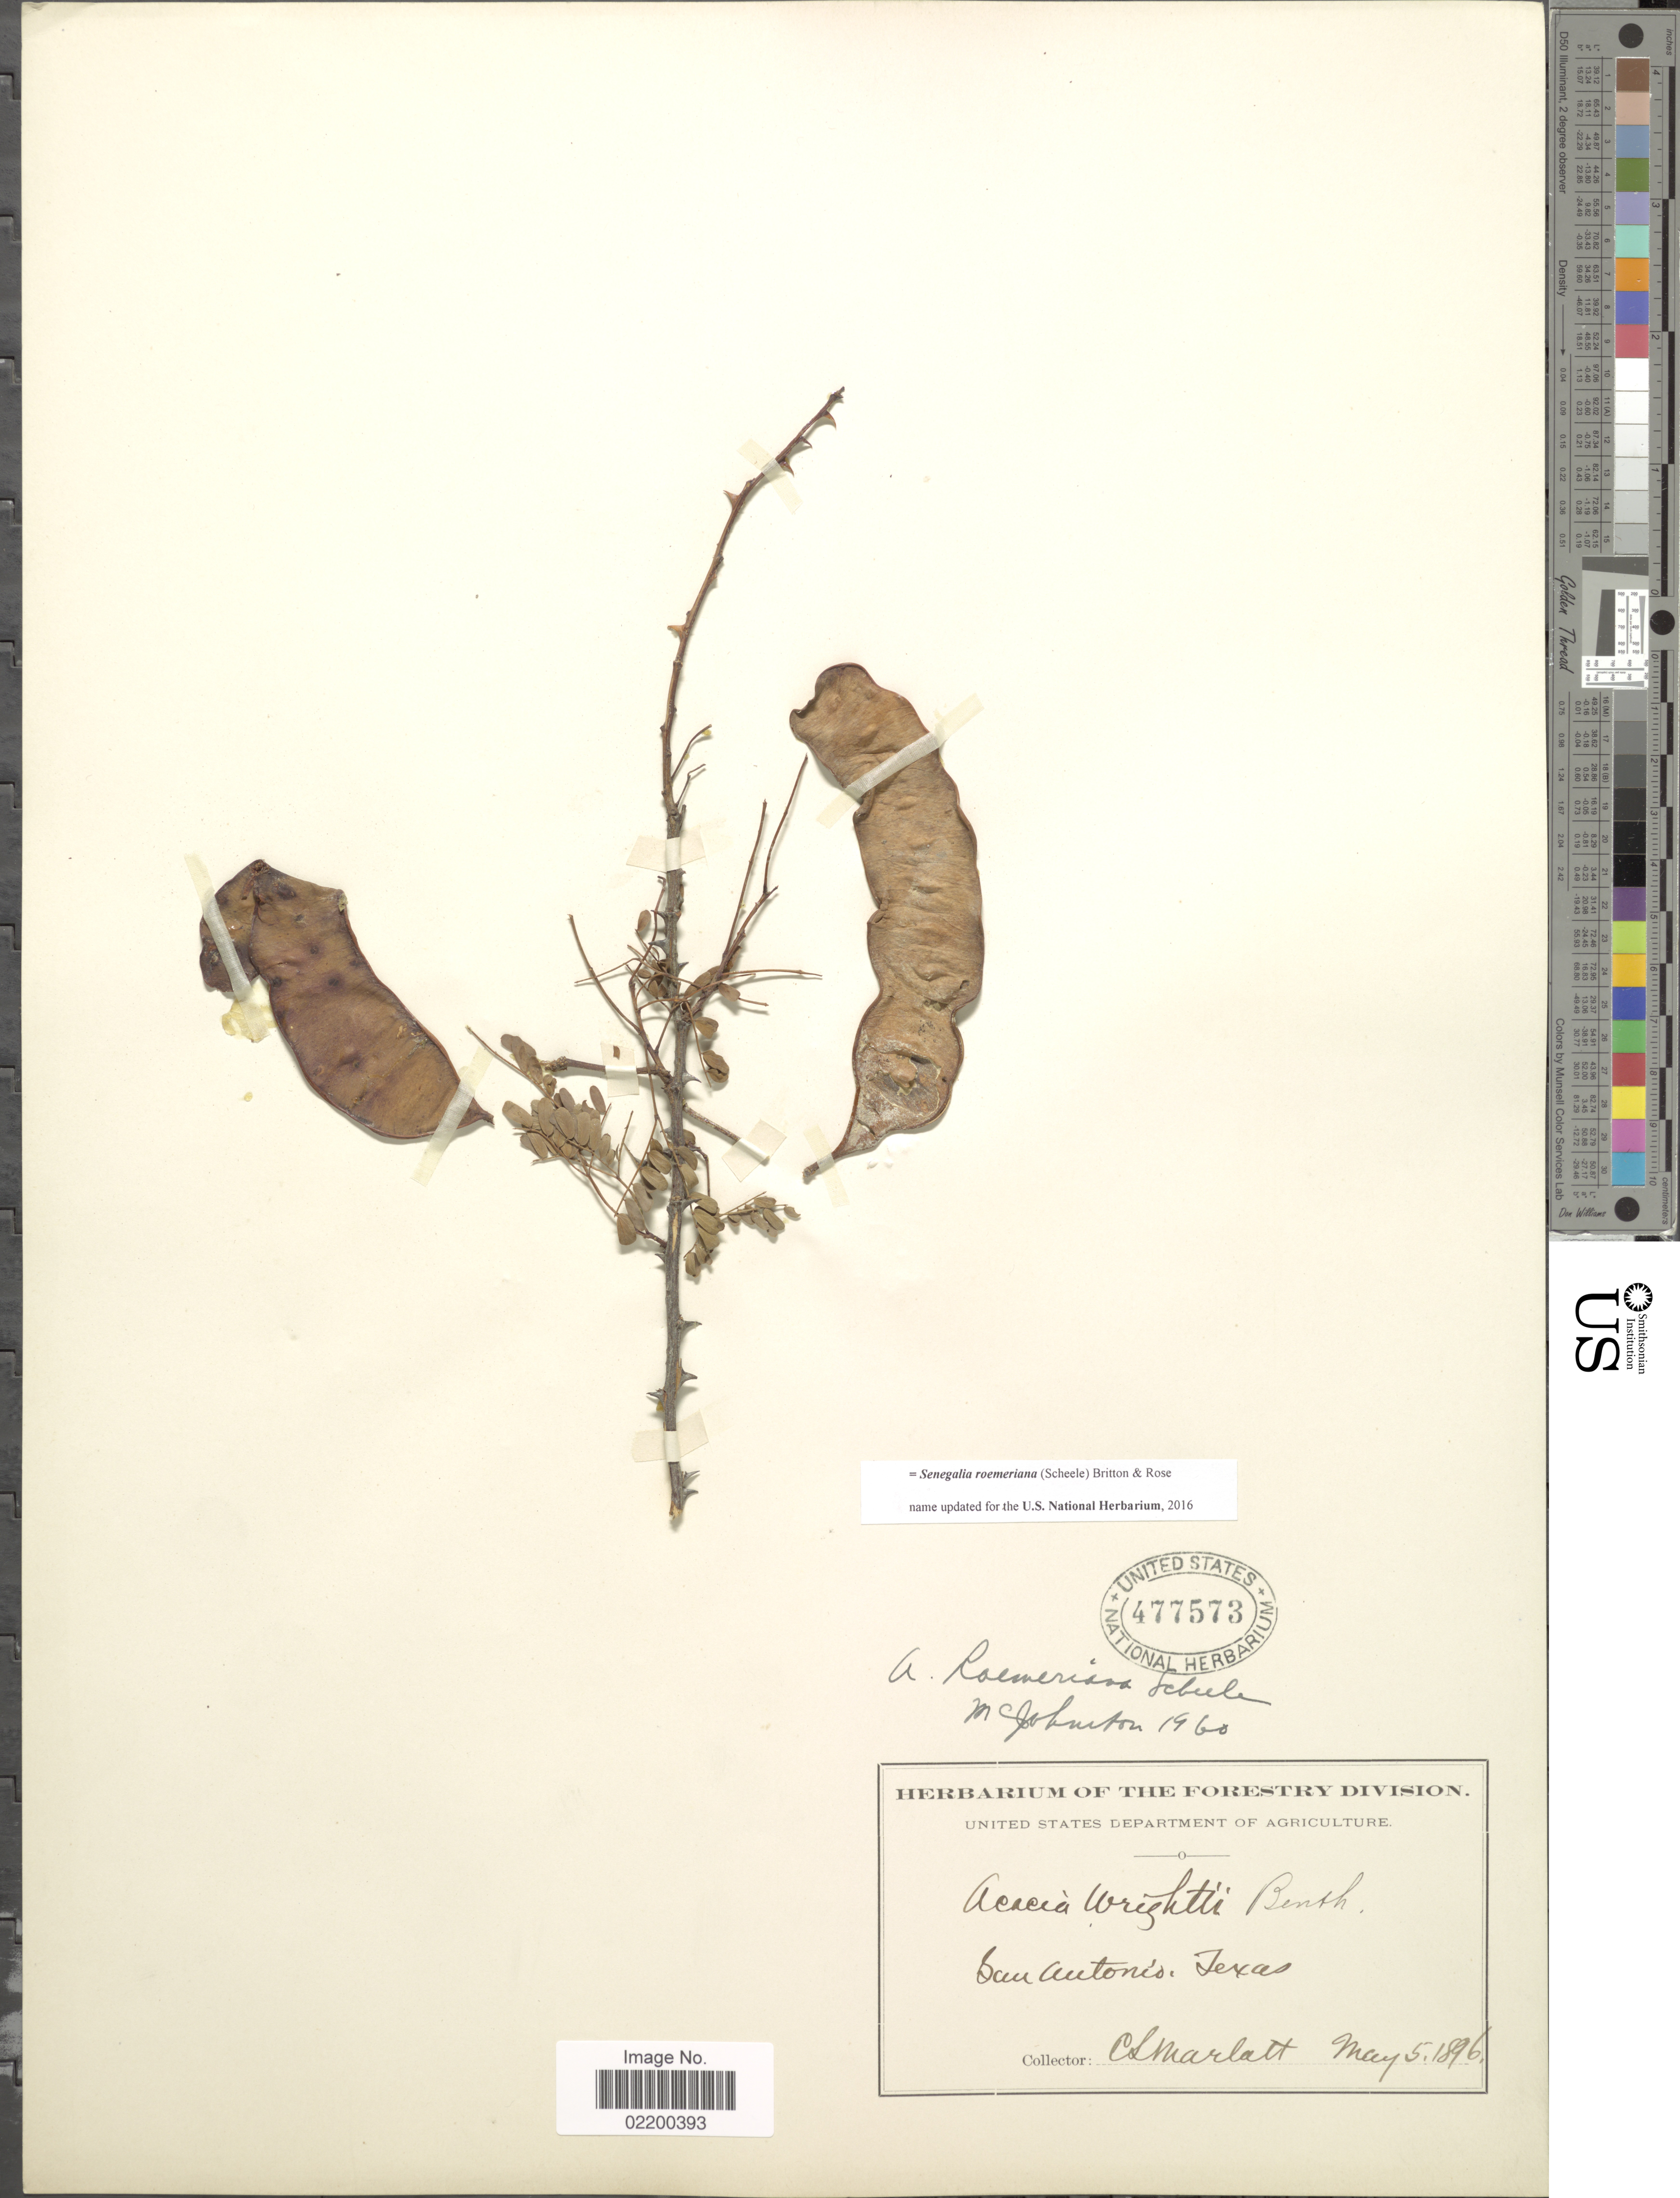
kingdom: Plantae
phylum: Tracheophyta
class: Magnoliopsida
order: Fabales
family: Fabaceae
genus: Senegalia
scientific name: Senegalia roemeriana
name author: (Scheele) Britton & Rose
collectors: C. Marlatt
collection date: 1896-05-05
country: United States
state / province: Texas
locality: San Antonio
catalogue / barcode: US 477573